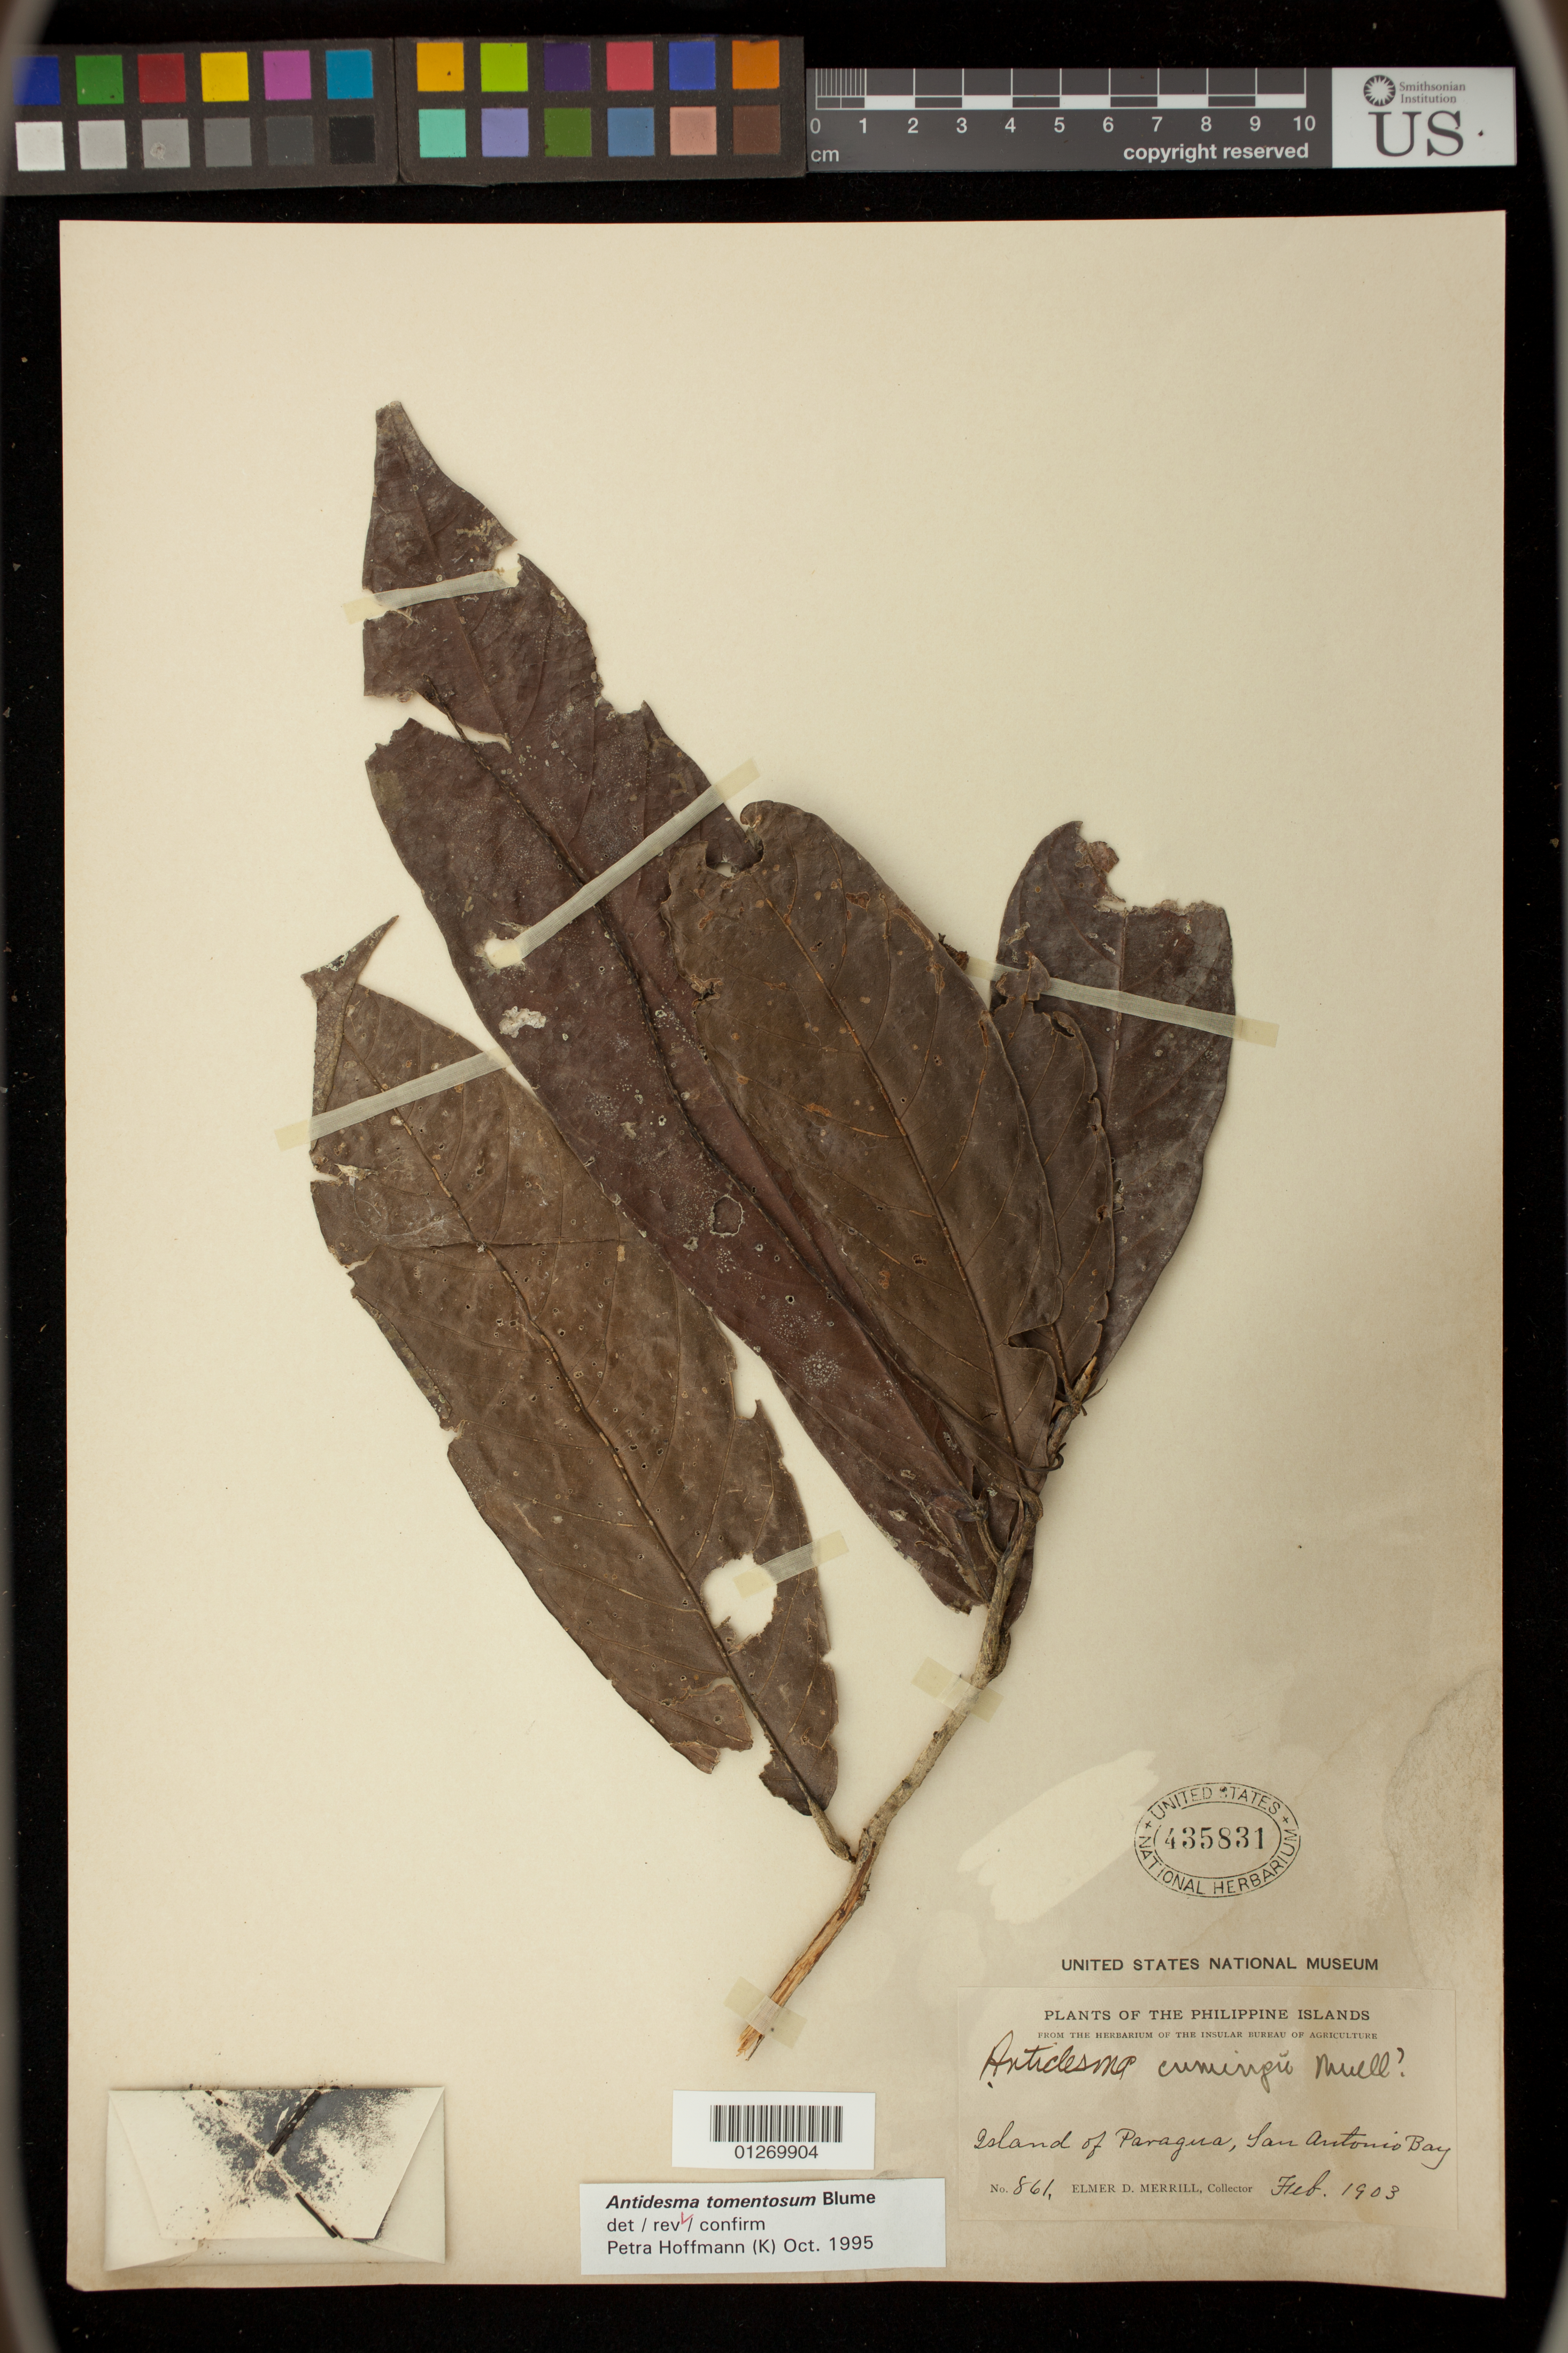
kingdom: Plantae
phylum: Tracheophyta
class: Magnoliopsida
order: Malpighiales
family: Phyllanthaceae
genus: Antidesma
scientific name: Antidesma tomentosum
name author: Blume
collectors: E. D. Merrill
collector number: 861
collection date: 1903-02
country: Philippines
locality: Island of Paragua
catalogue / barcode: US 435831